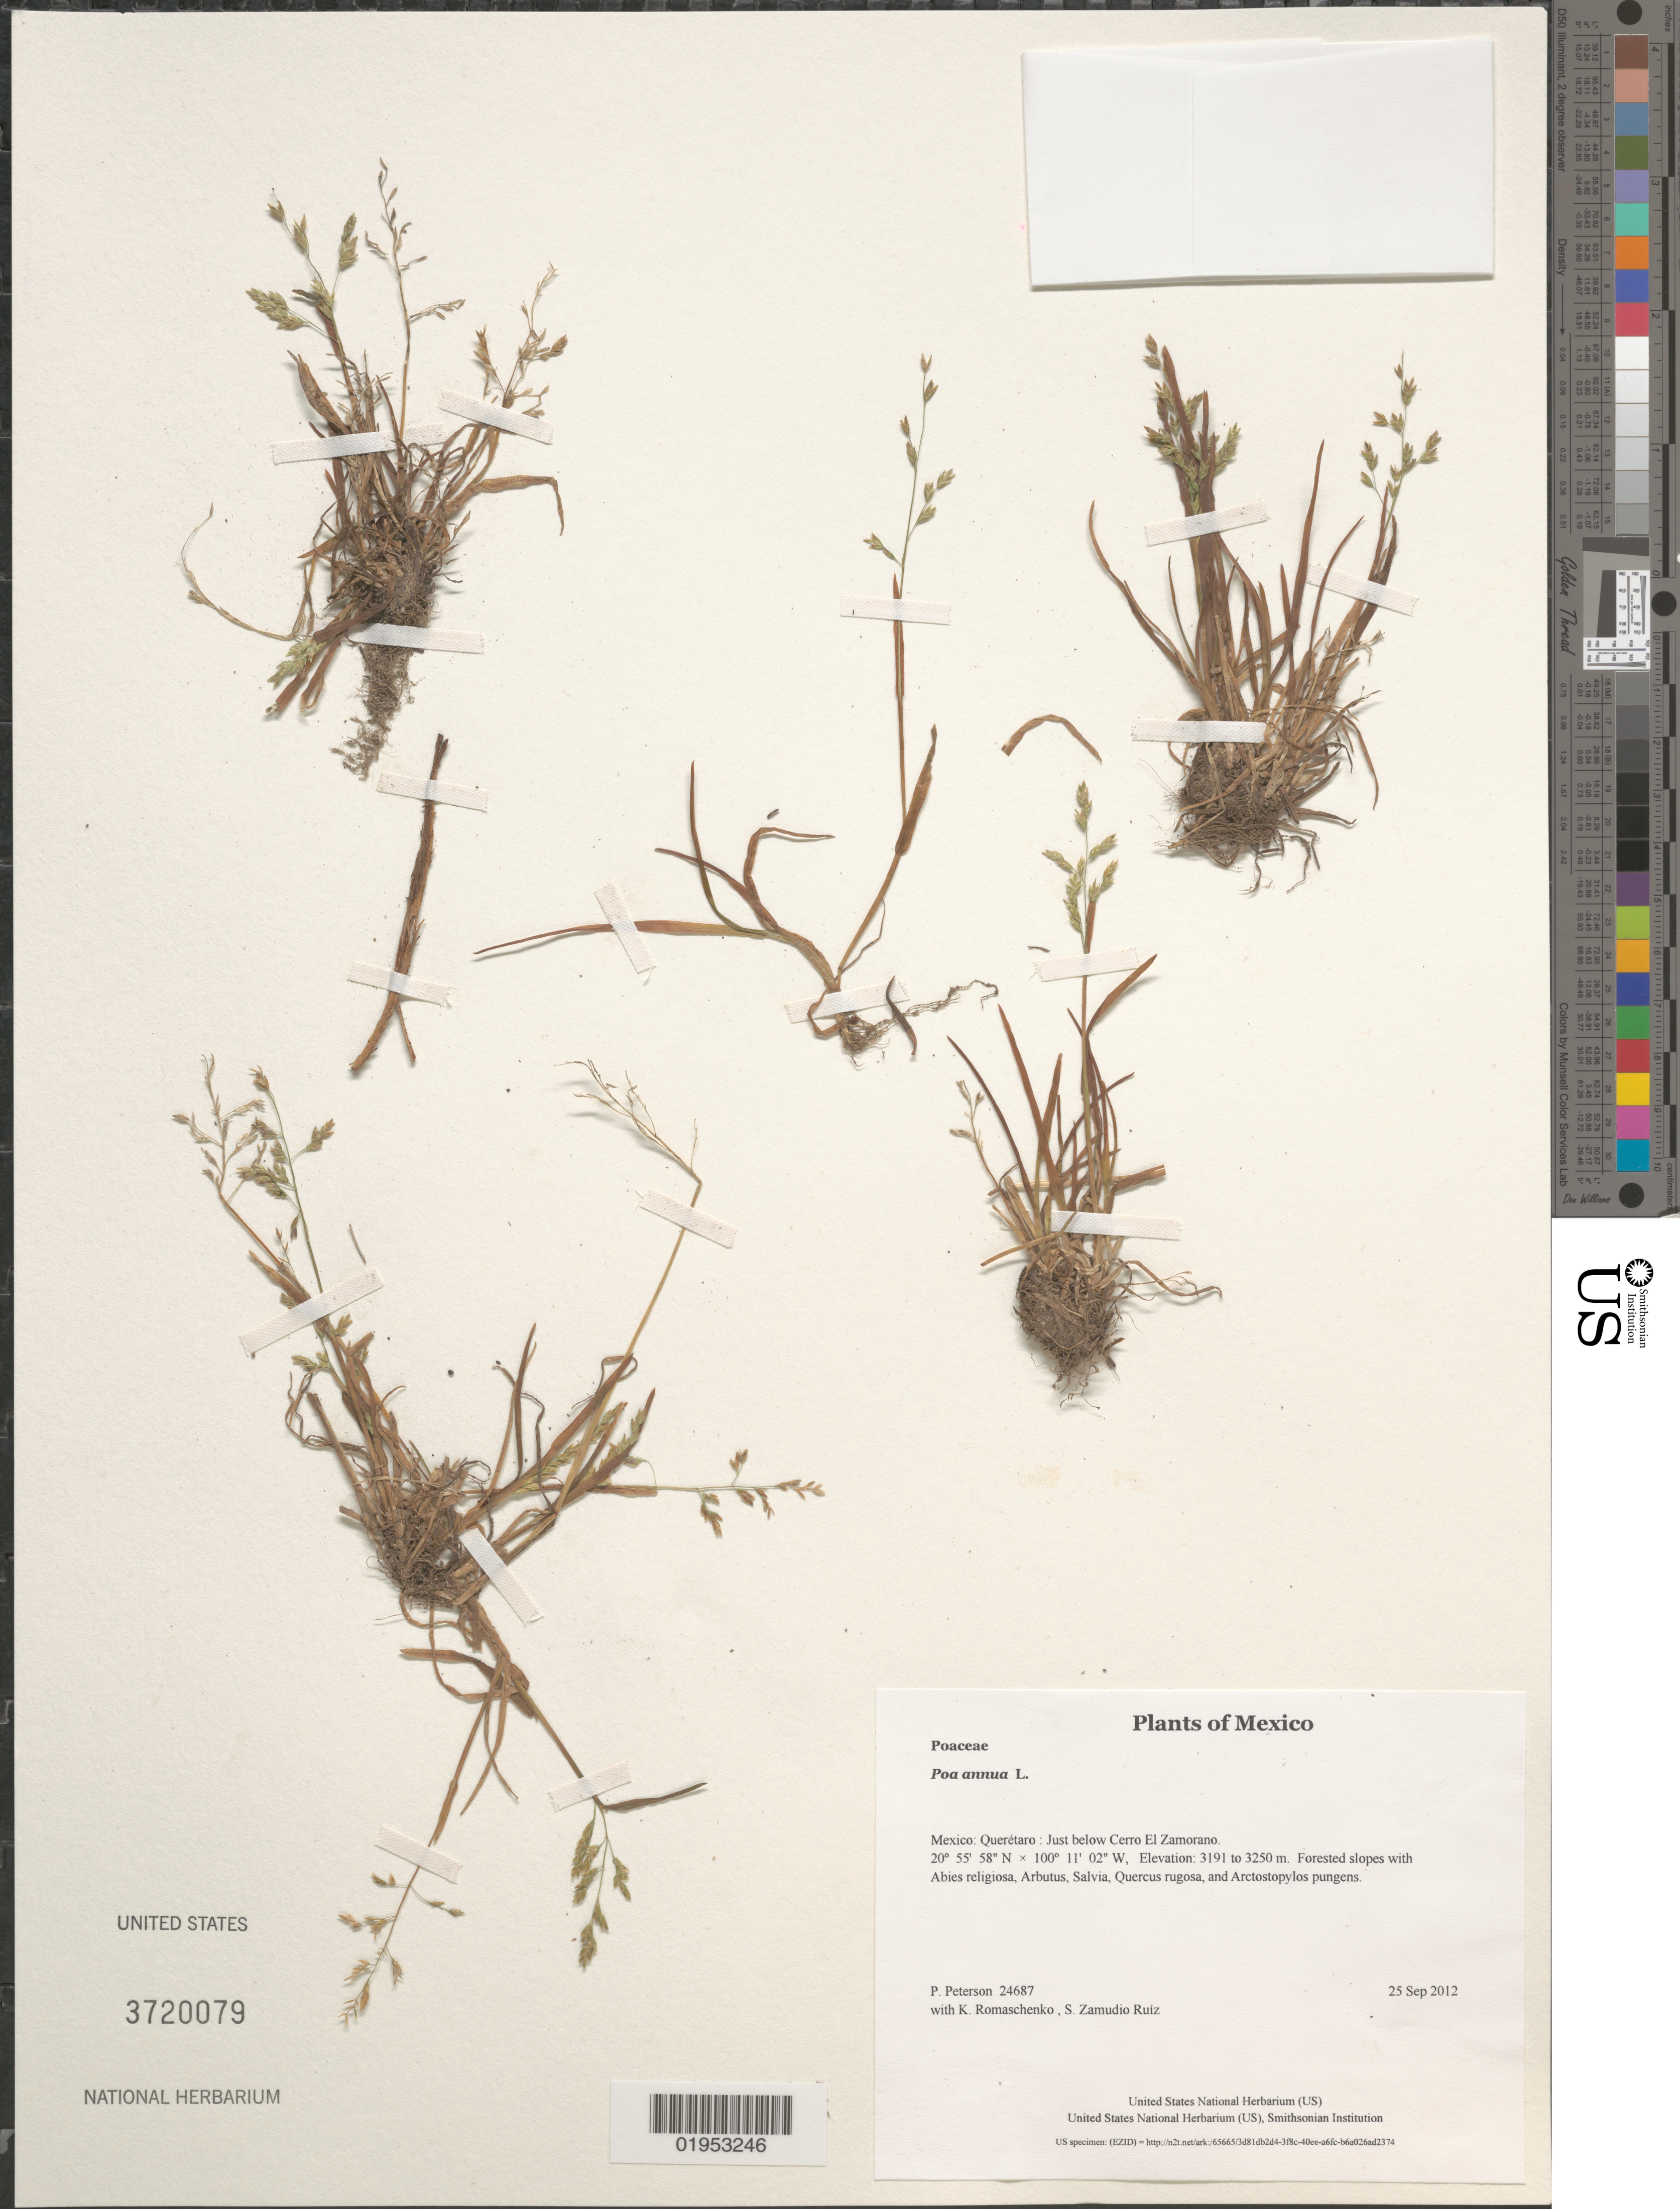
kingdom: Plantae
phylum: Tracheophyta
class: Liliopsida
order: Poales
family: Poaceae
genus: Poa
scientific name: Poa annua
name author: L.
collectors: P. M. Peterson, K. Romaschenko & S. Zamudio Ruíz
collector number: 24687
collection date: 2012-09-25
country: Mexico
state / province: Querétaro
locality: Just below Cerro El Zamorano.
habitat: Forested slopes with Abies religiosa, Arbutus, Salvia, Quercus rugosa, and Arctostopylos pungens.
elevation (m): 3191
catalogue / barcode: US 3720079